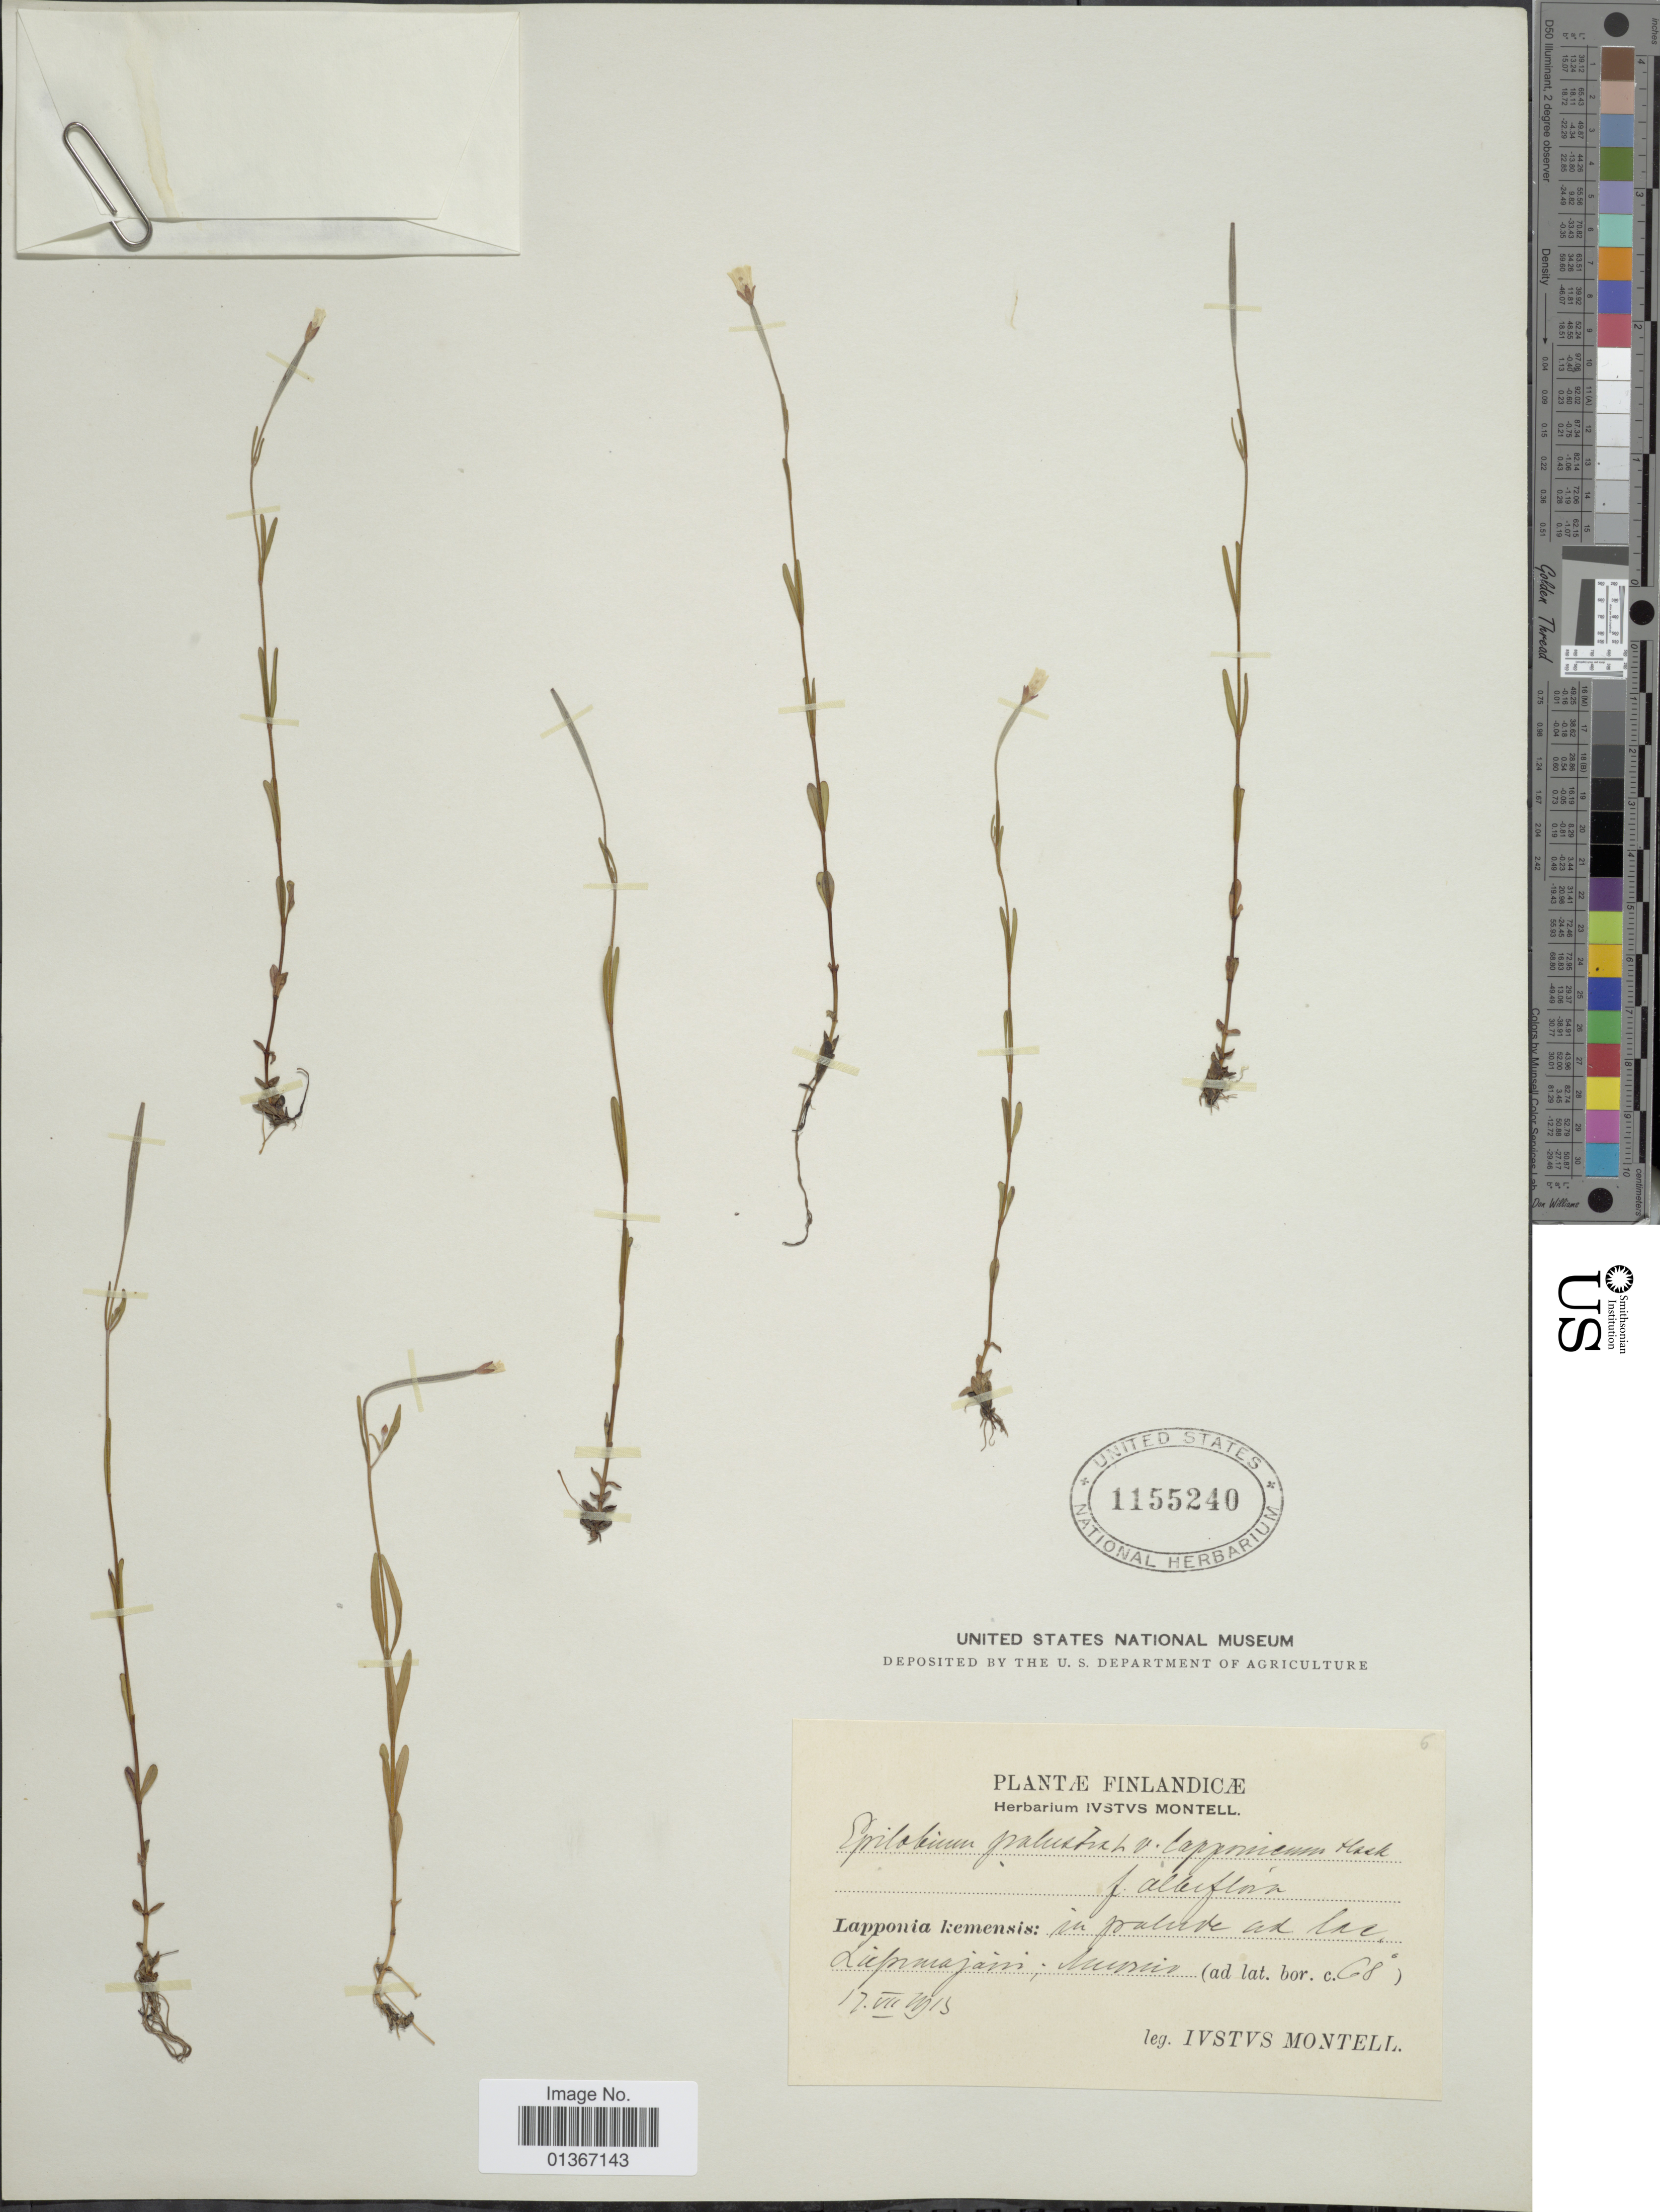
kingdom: Plantae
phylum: Tracheophyta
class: Magnoliopsida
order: Myrtales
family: Onagraceae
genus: Epilobium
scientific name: Epilobium palustre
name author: L.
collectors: I. Montell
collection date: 1913-07-17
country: Finland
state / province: Lappi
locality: Kittilän, Muonio, Lake Liesjärvi, swampy edge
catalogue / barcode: US 1155240